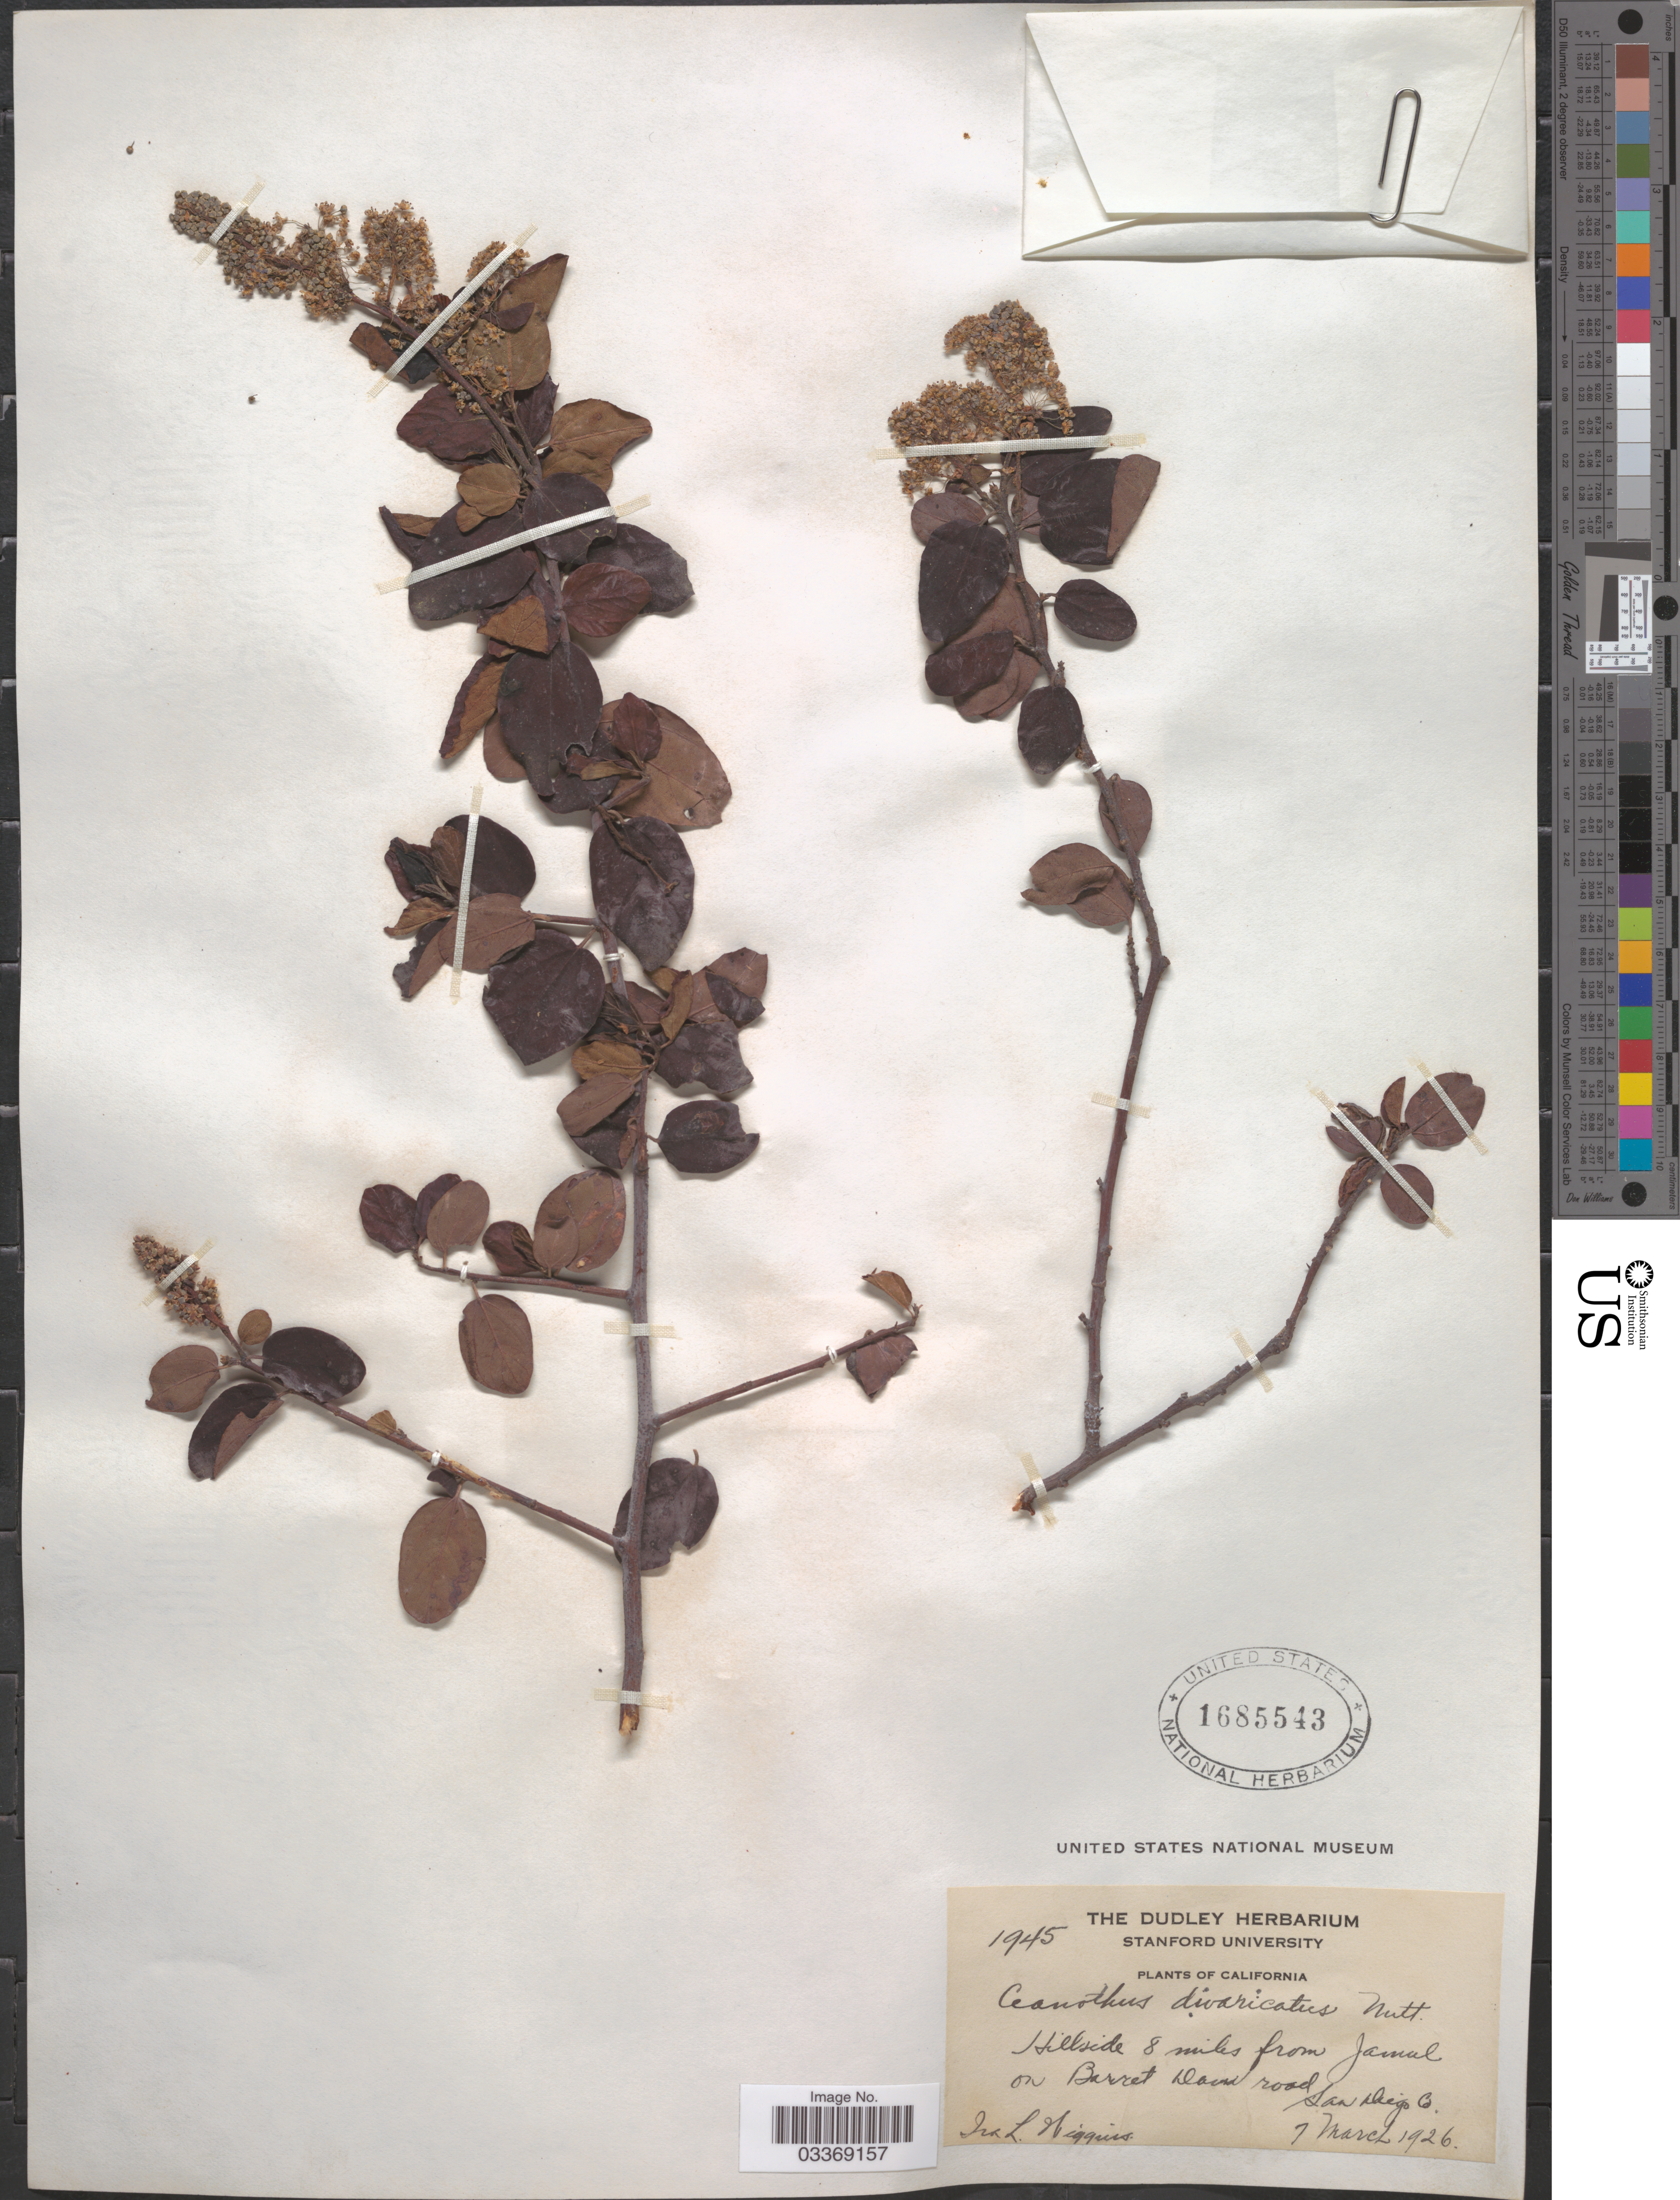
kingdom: Plantae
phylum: Tracheophyta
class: Magnoliopsida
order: Rosales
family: Rhamnaceae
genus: Ceanothus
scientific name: Ceanothus divaricatus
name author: Nutt. ex Torr. & S.F. Gray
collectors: I. L. Wiggins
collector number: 1945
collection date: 1926-03-07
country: United States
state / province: California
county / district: San Diego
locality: Hillside 8 miles from Jamal on Barret Dam road, San Diego Co.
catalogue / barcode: US 1685543